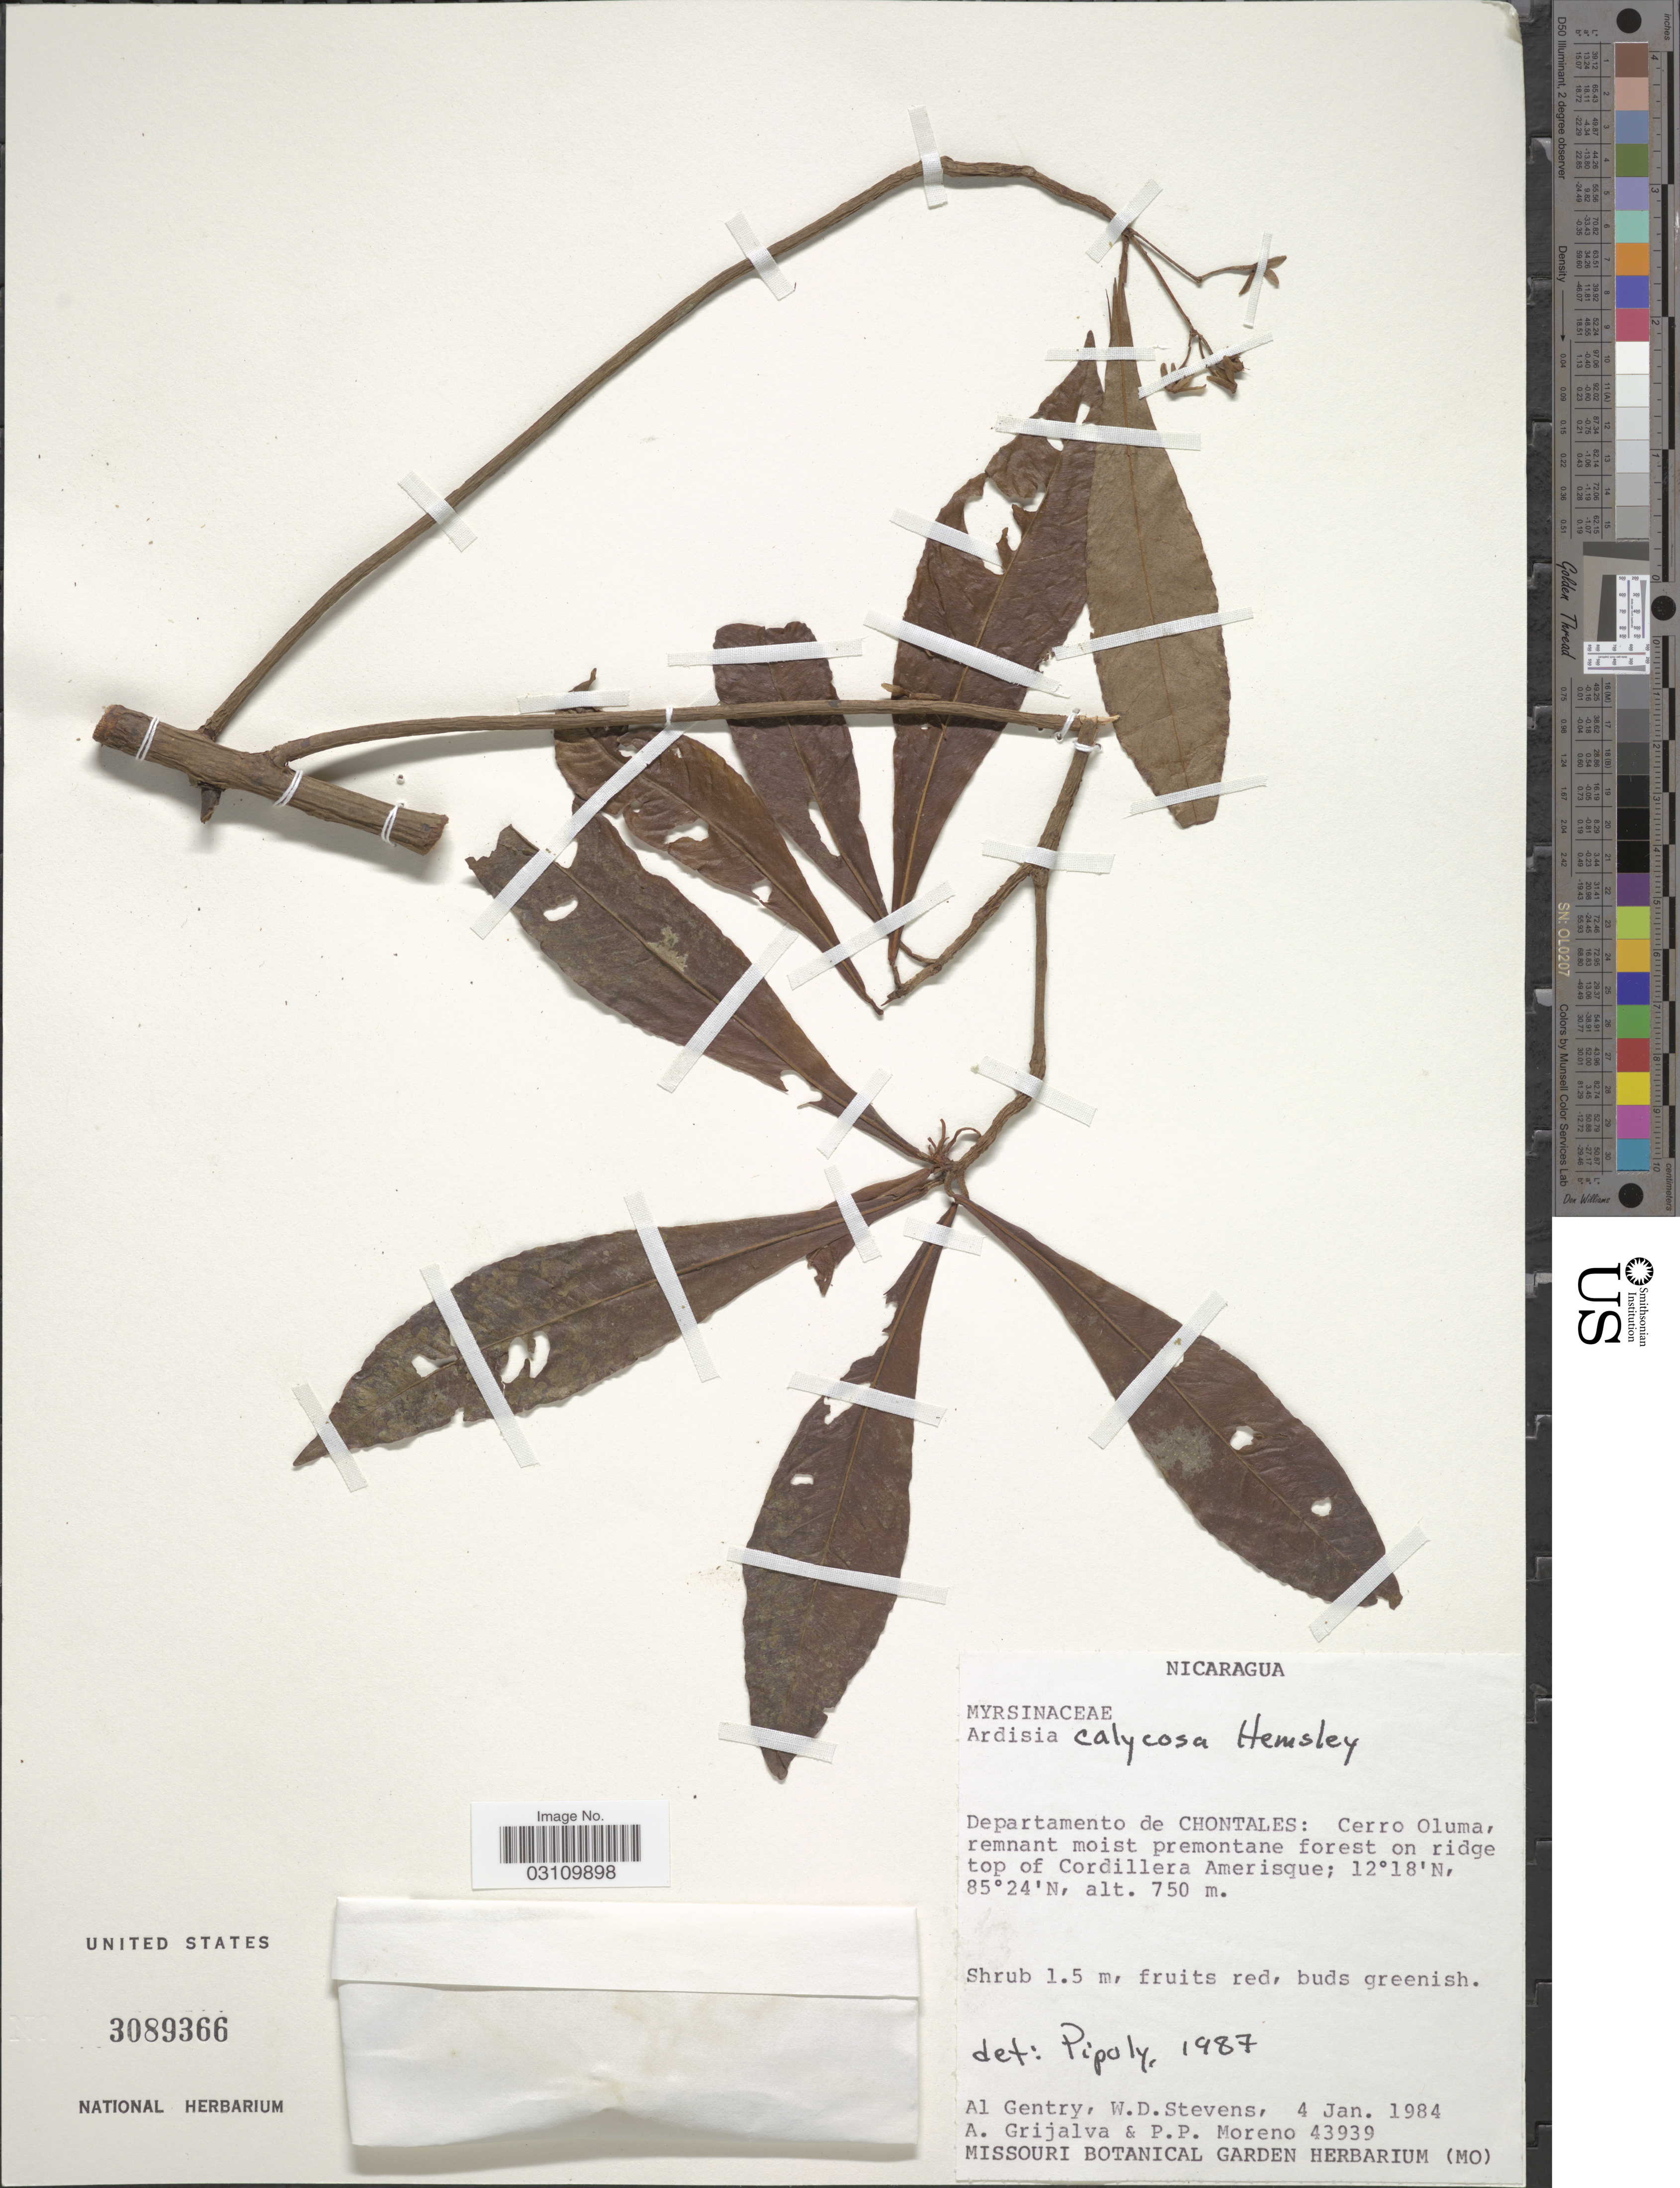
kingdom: Plantae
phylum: Tracheophyta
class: Magnoliopsida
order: Ericales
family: Primulaceae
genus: Ardisia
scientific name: Ardisia calycosa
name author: Hemsl.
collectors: A. H. Gentry, W. D. Stevens, A. Grijalva & P. Moreno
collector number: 43939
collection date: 1984-01-04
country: Nicaragua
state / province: Chontales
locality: Departamento de Chontales: Cerro Oluma, remnant moist premontane forest on ridge top of Cordillera Amerisque.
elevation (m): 750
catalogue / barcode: US 3089366